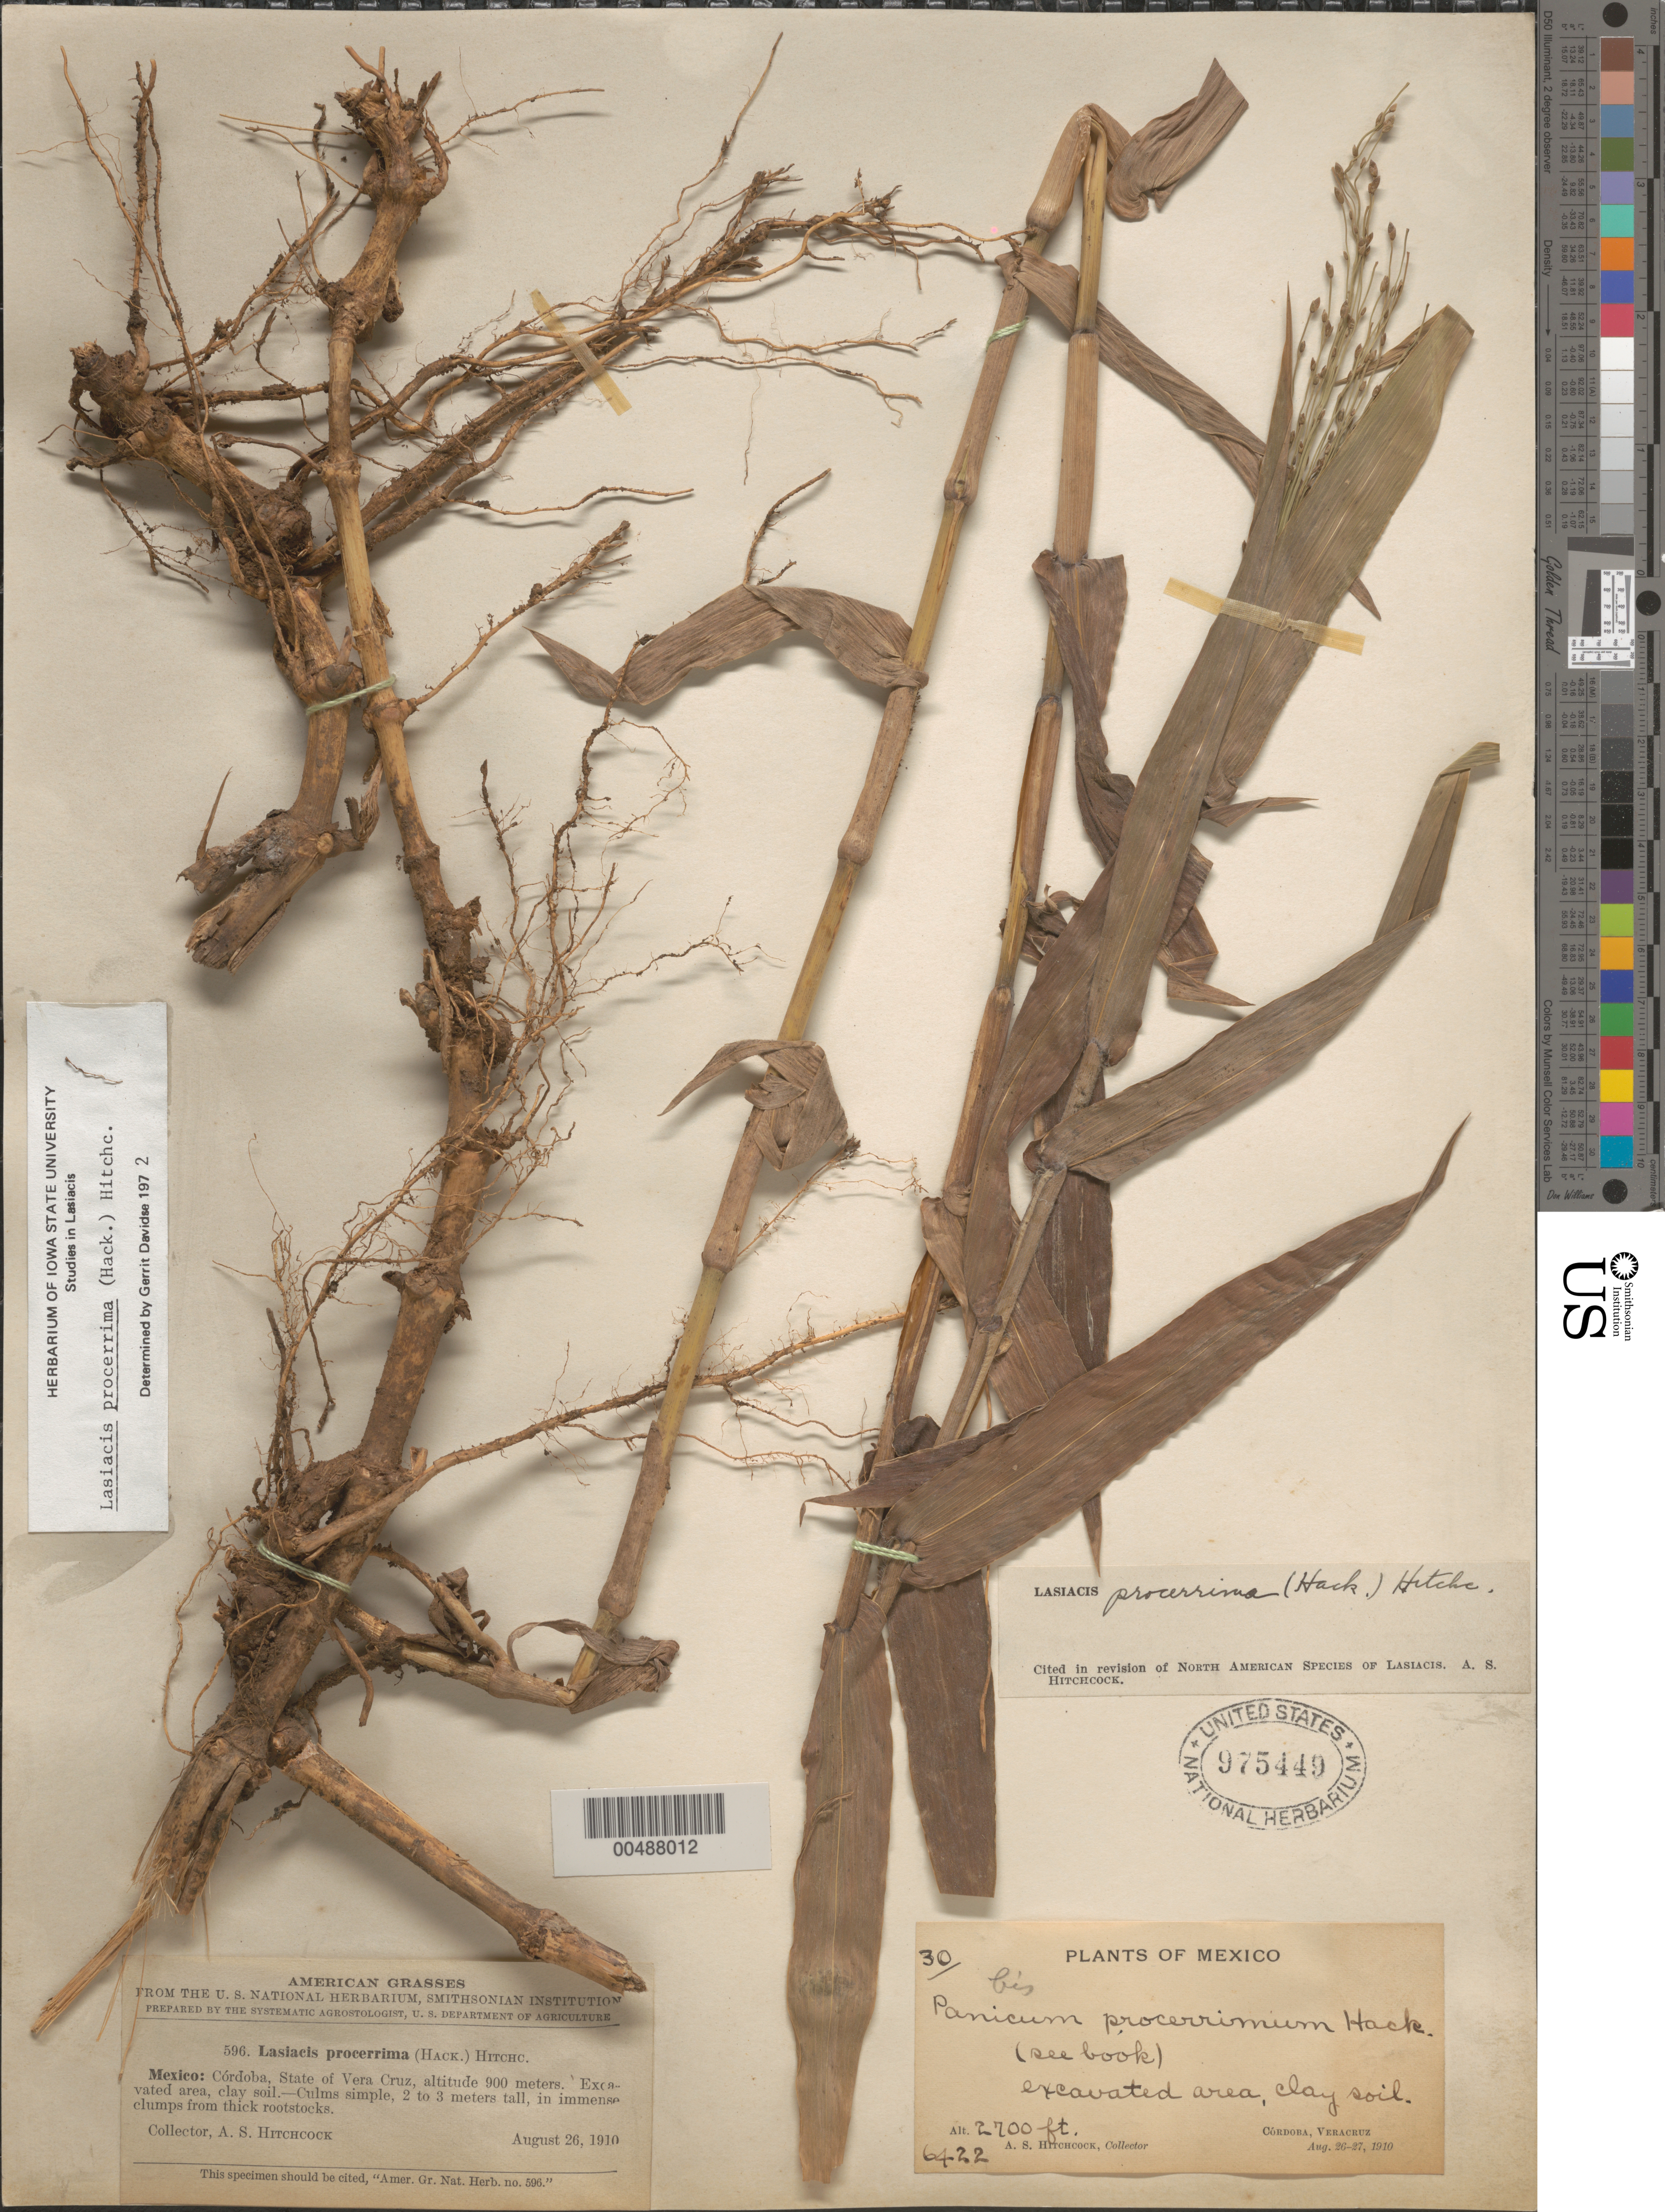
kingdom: Plantae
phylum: Tracheophyta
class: Liliopsida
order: Poales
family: Poaceae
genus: Lasiacis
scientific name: Lasiacis procerrima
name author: (Hack.) Hitchc.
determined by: Davidse, Gerrit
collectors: A. S. Hitchcock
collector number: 6422 / 30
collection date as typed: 26 Aug 1910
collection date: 1910-08-26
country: Mexico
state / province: Veracruz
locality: C¢rdoba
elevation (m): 900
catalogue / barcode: US 975449